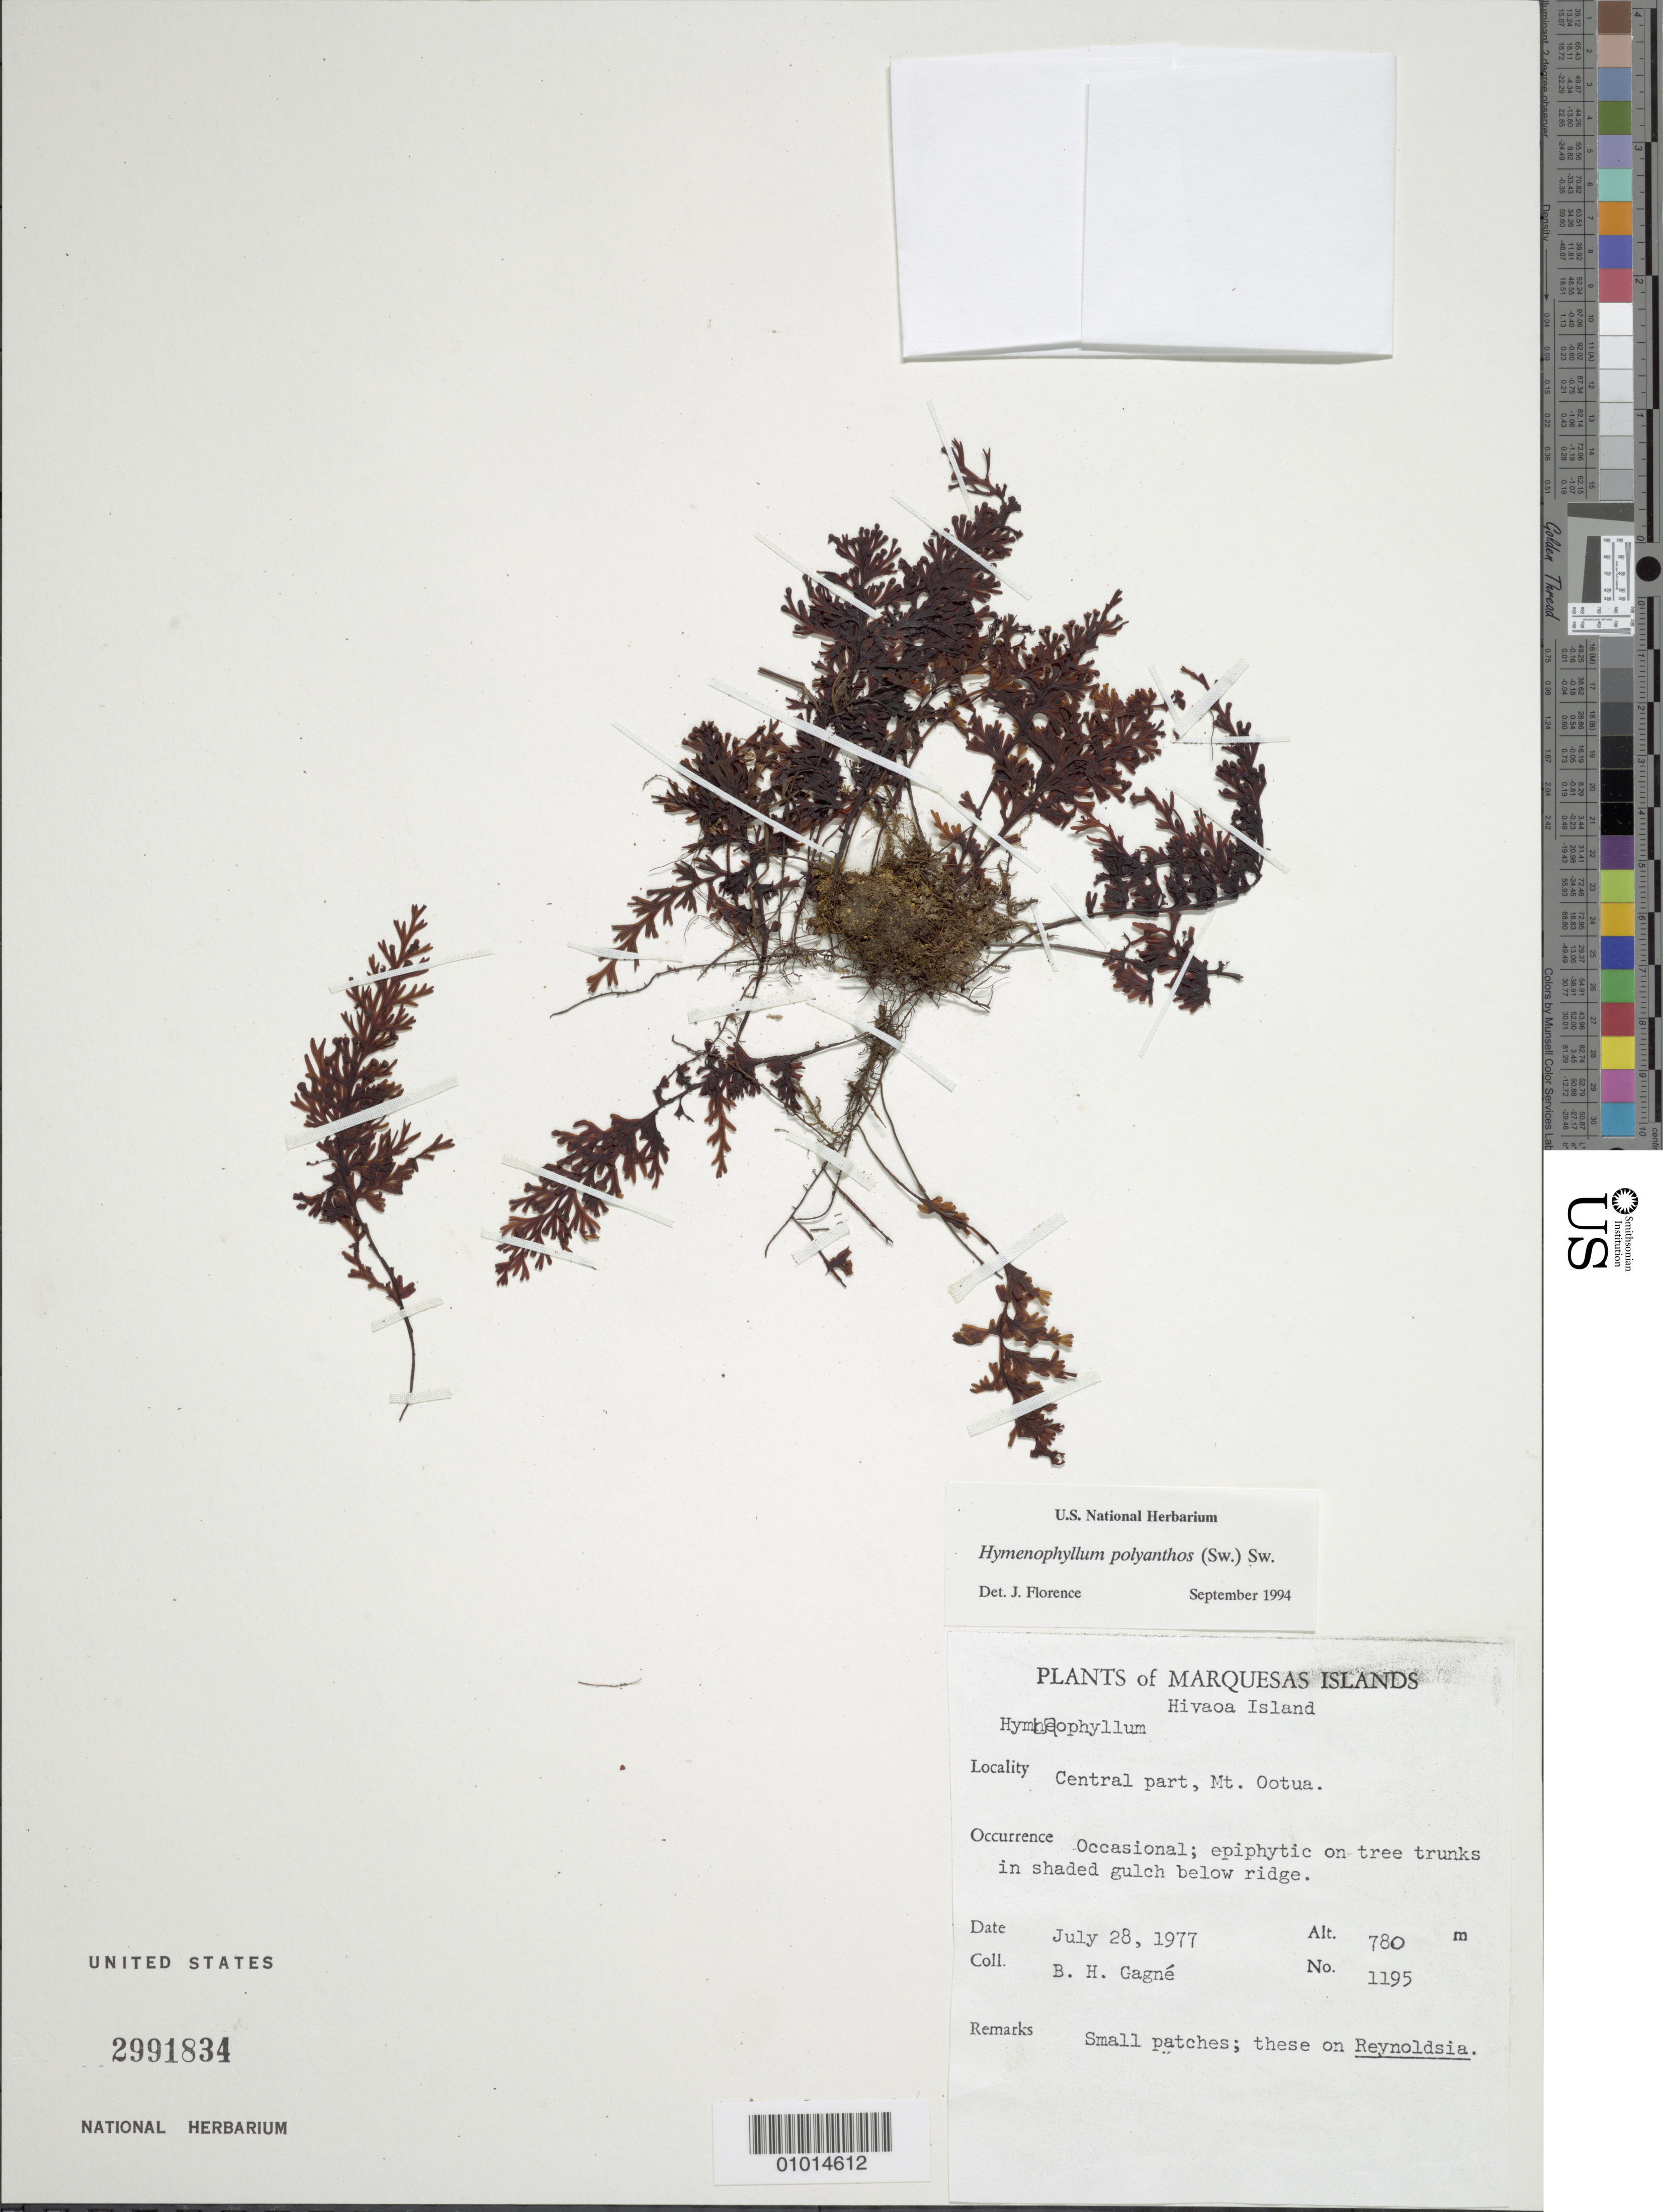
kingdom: Plantae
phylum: Tracheophyta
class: Polypodiopsida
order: Hymenophyllales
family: Hymenophyllaceae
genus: Hymenophyllum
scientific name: Hymenophyllum polyanthos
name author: (Sw.) Sw.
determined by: Florence, J.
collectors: B. H. Gagné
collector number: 1195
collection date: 1977-07-28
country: French Polynesia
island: Hiva Oa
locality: Central part, Mt. ootua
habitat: Occasional; small patches;epiphytic on Reynoldsia, in shaded gulch below ridge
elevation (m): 780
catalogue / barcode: US 2991834